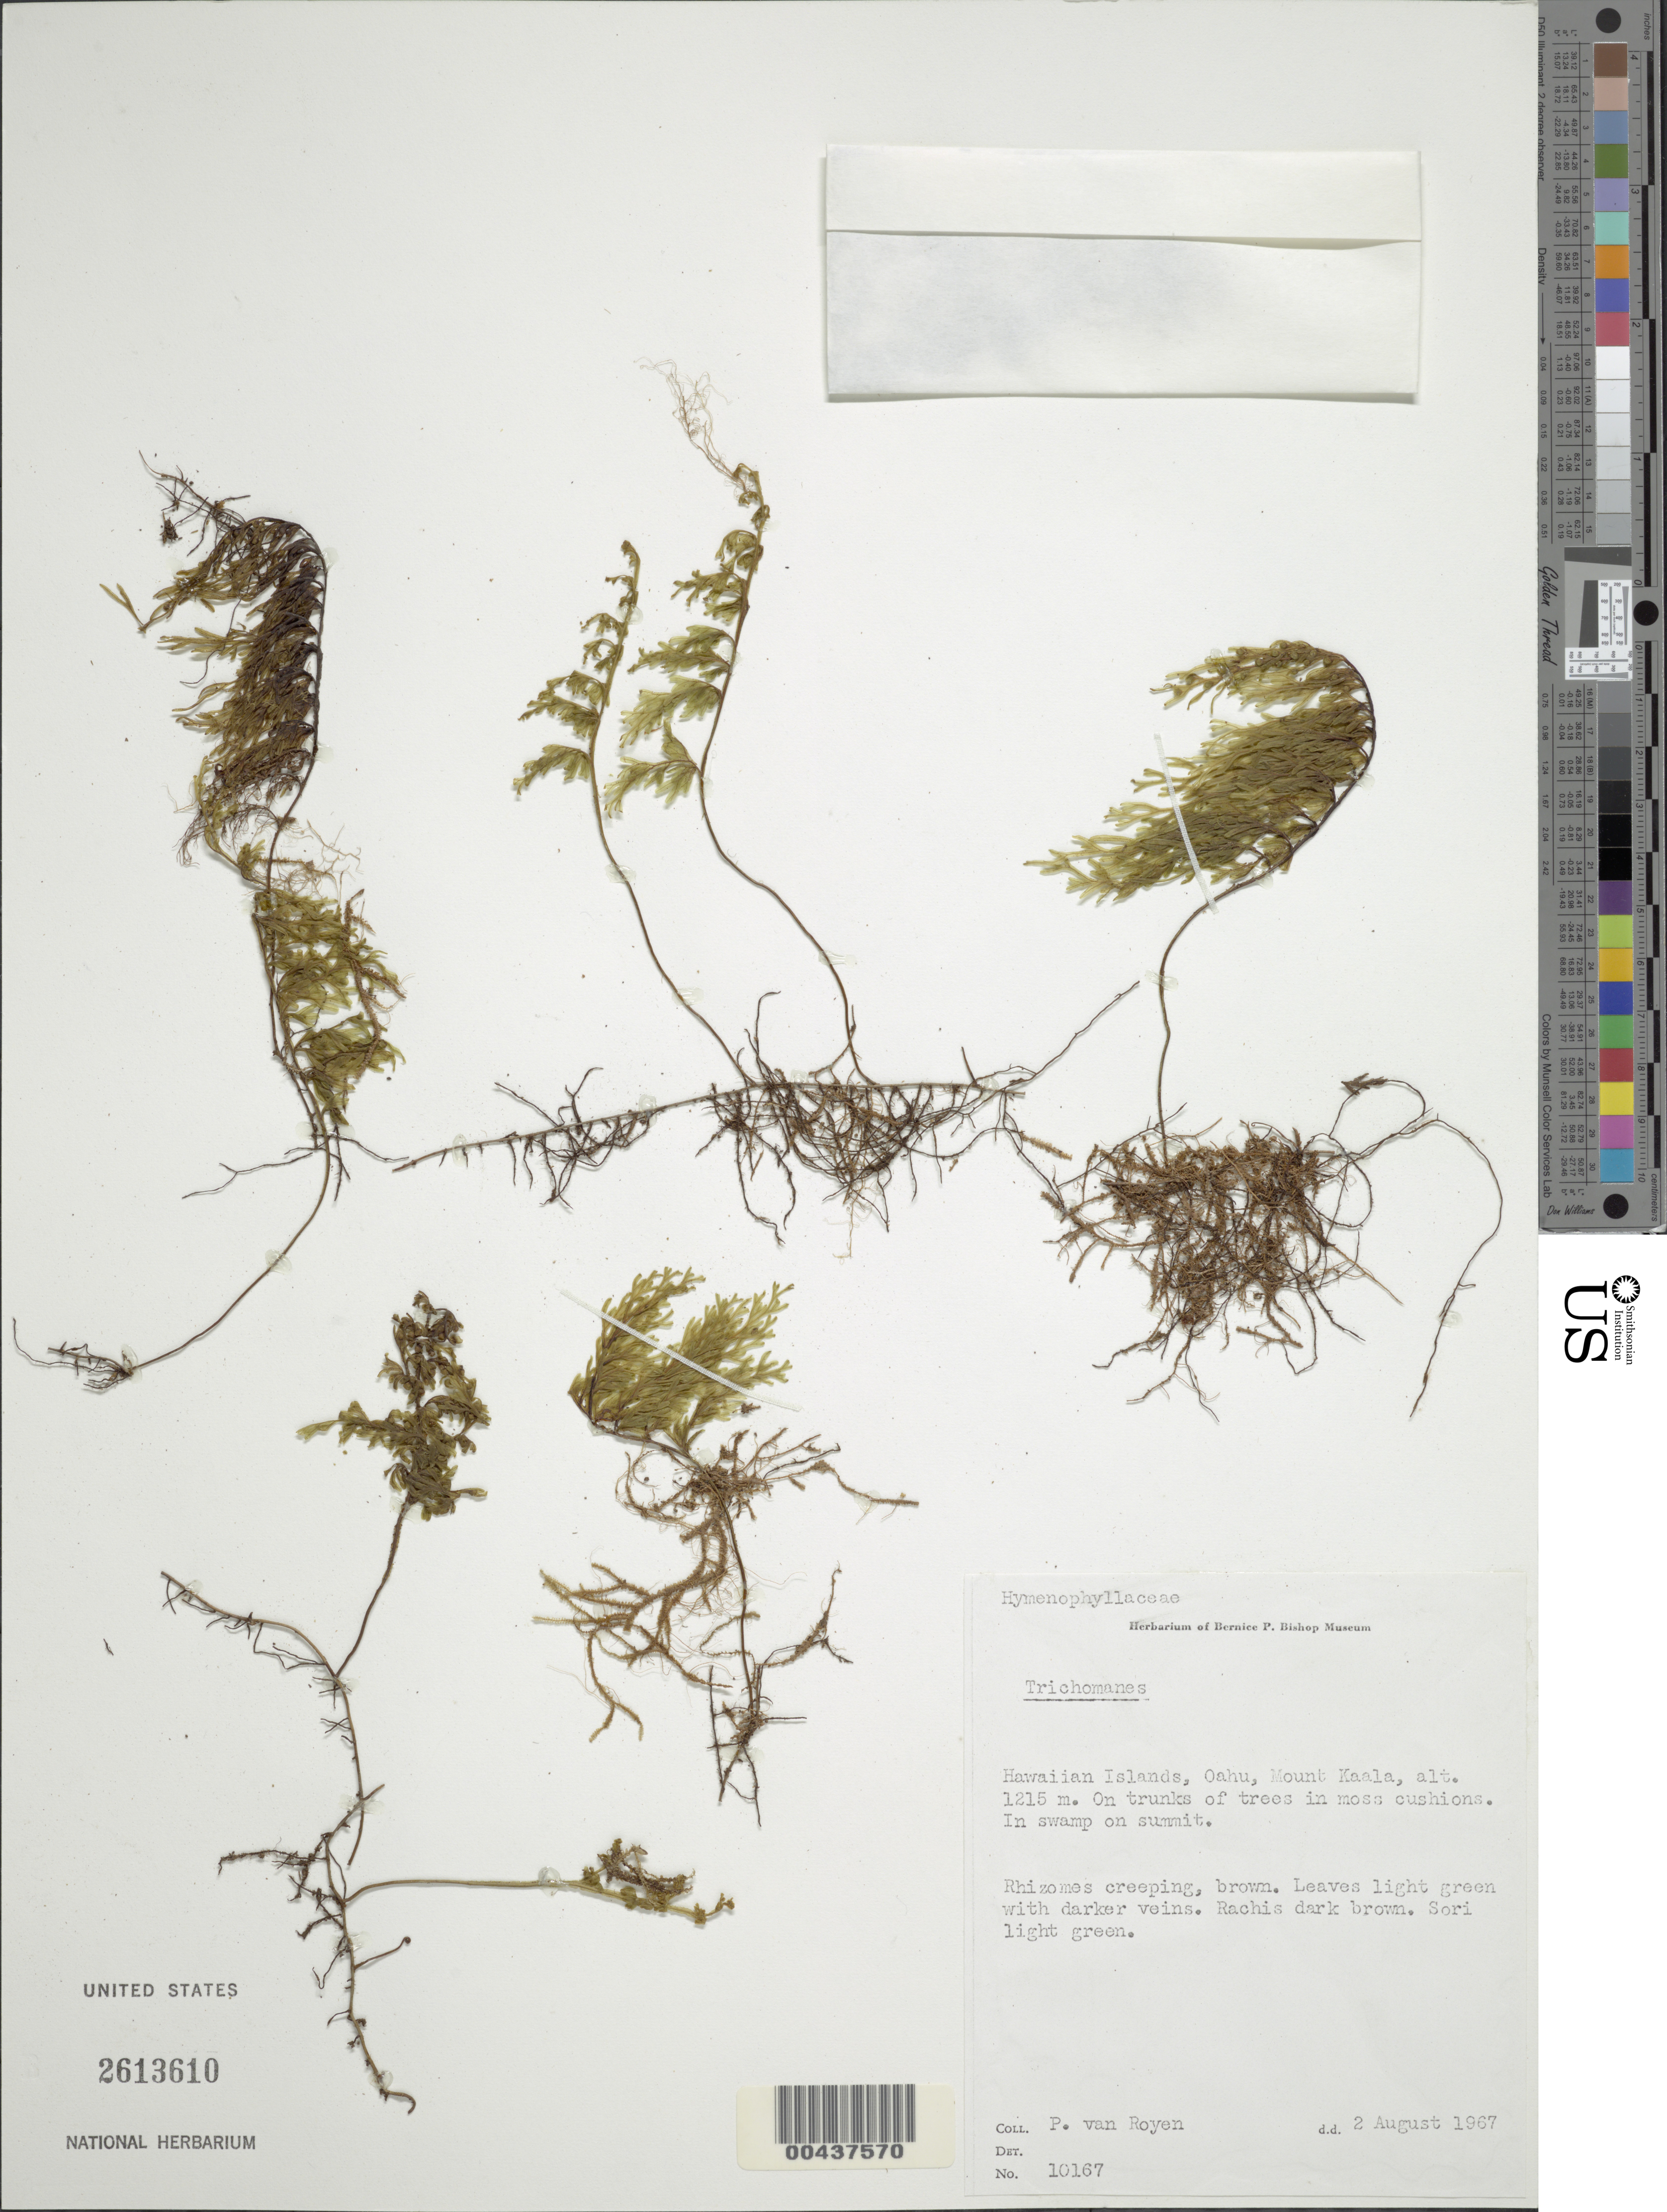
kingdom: Plantae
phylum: Tracheophyta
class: Polypodiopsida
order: Hymenophyllales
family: Hymenophyllaceae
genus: Crepidomanes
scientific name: Crepidomanes sp.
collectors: P. van Royen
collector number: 10167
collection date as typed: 2 Aug 1967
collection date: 1967-08-02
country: United States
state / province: Hawaii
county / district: Honolulu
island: Oahu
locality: Hawaiian Islands, Oahu, Mount Kaala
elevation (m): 1215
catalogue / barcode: US 2613610